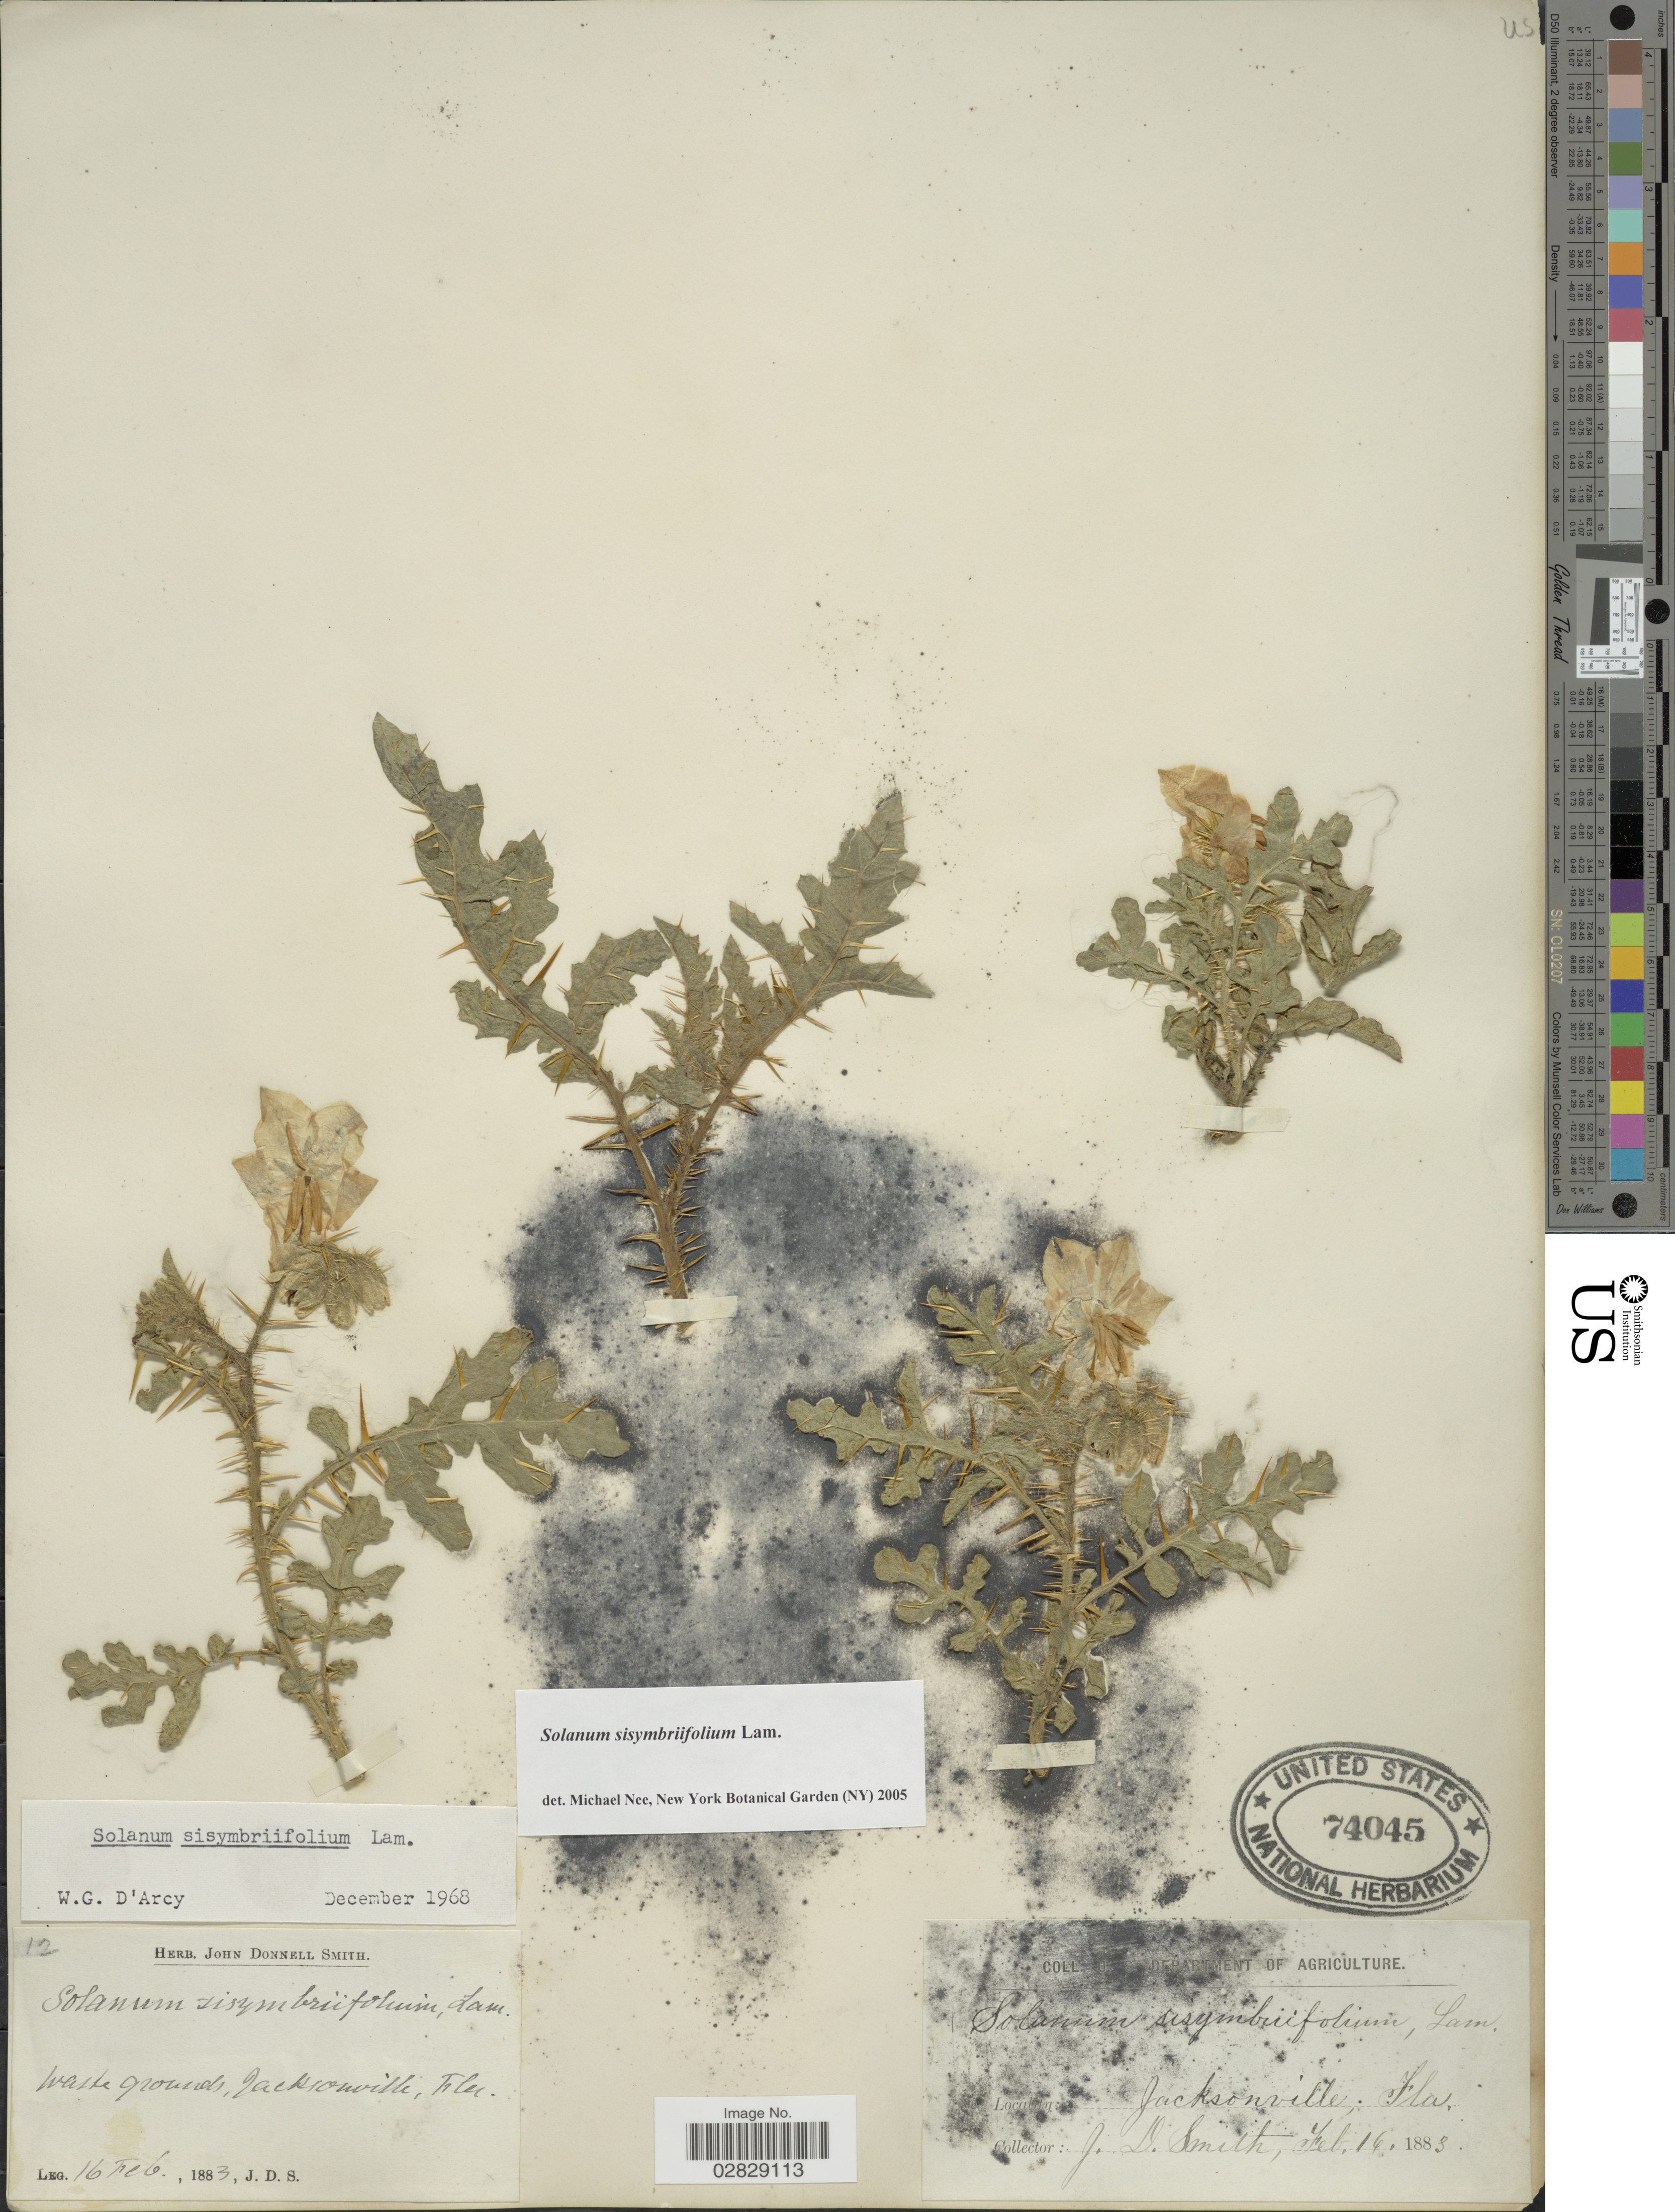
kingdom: Plantae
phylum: Tracheophyta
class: Magnoliopsida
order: Solanales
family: Solanaceae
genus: Solanum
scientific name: Solanum sisymbrifolium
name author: Lam.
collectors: J. Donnell Smith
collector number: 12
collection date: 1883-02-16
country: United States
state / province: Florida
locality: Waste grounds, Jacksonville.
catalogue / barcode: US 74045